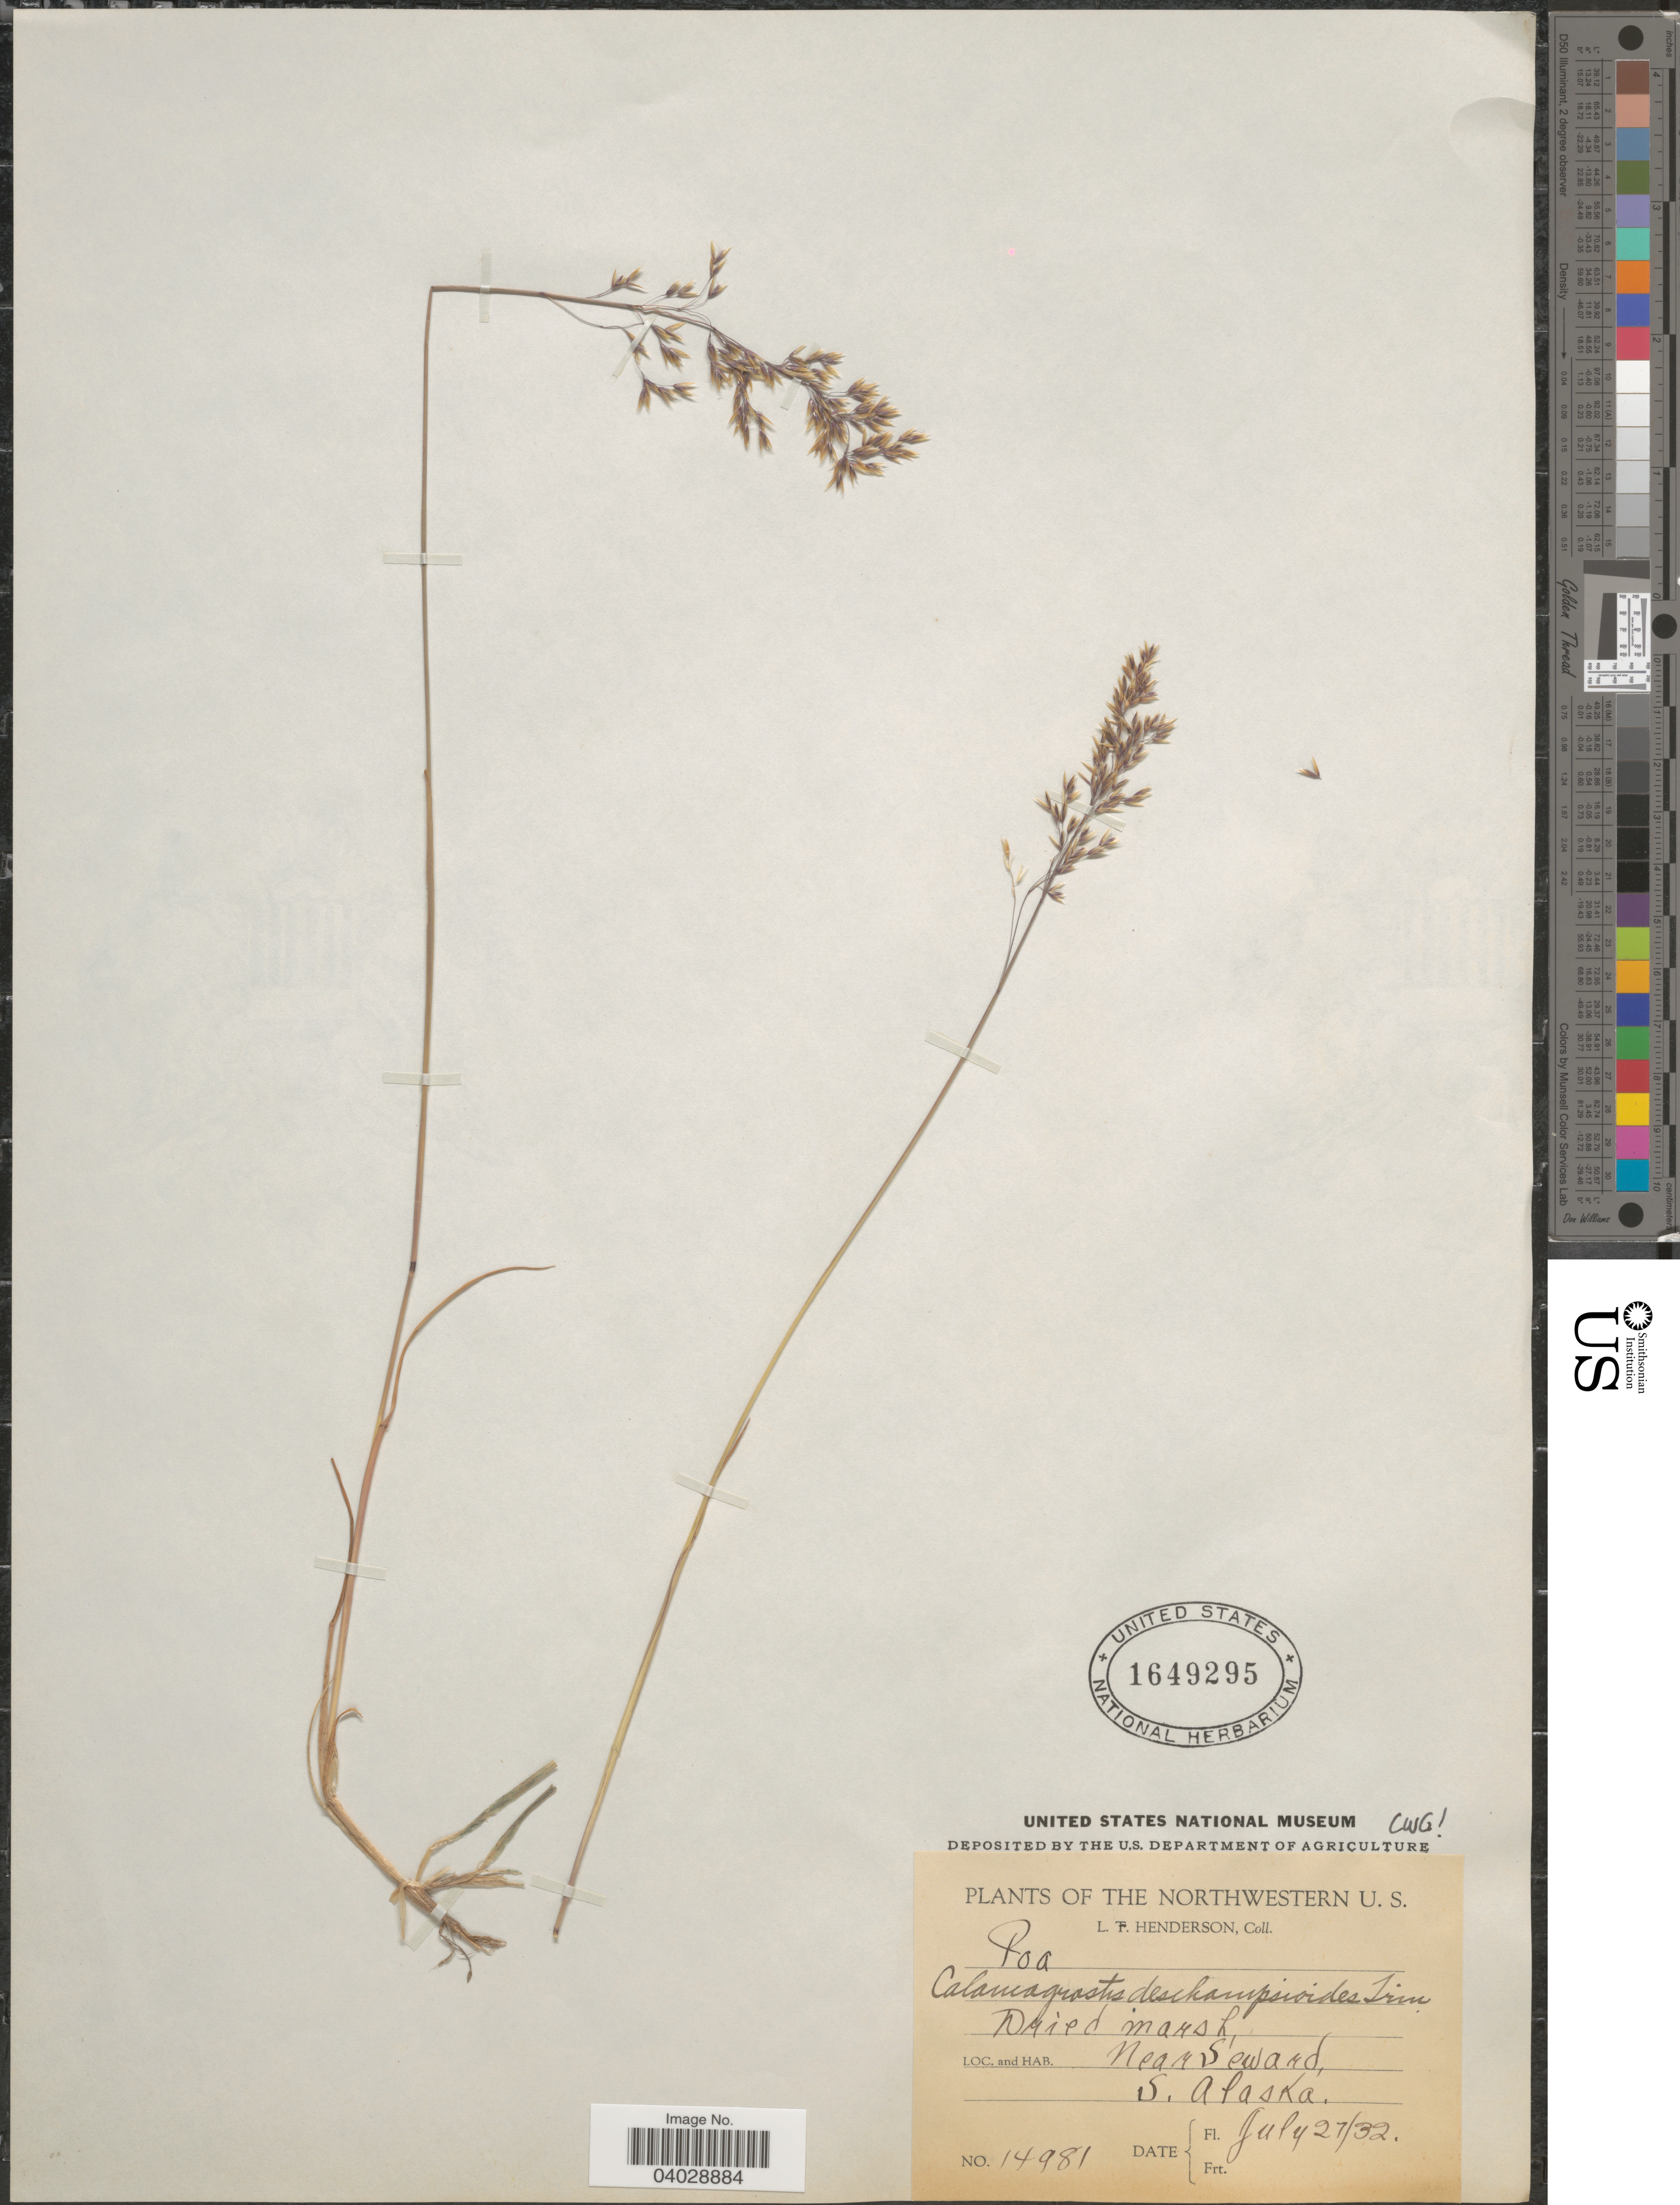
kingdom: Plantae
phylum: Tracheophyta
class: Liliopsida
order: Poales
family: Poaceae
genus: Calamagrostis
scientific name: Calamagrostis deschampsioides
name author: Trin.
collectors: L. Henderson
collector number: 14981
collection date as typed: Transcribed d/m/y: 27/7/32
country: United States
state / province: Alaska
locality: Northwestern U. S. Near Seward, S. Alaska.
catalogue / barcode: US 1649295